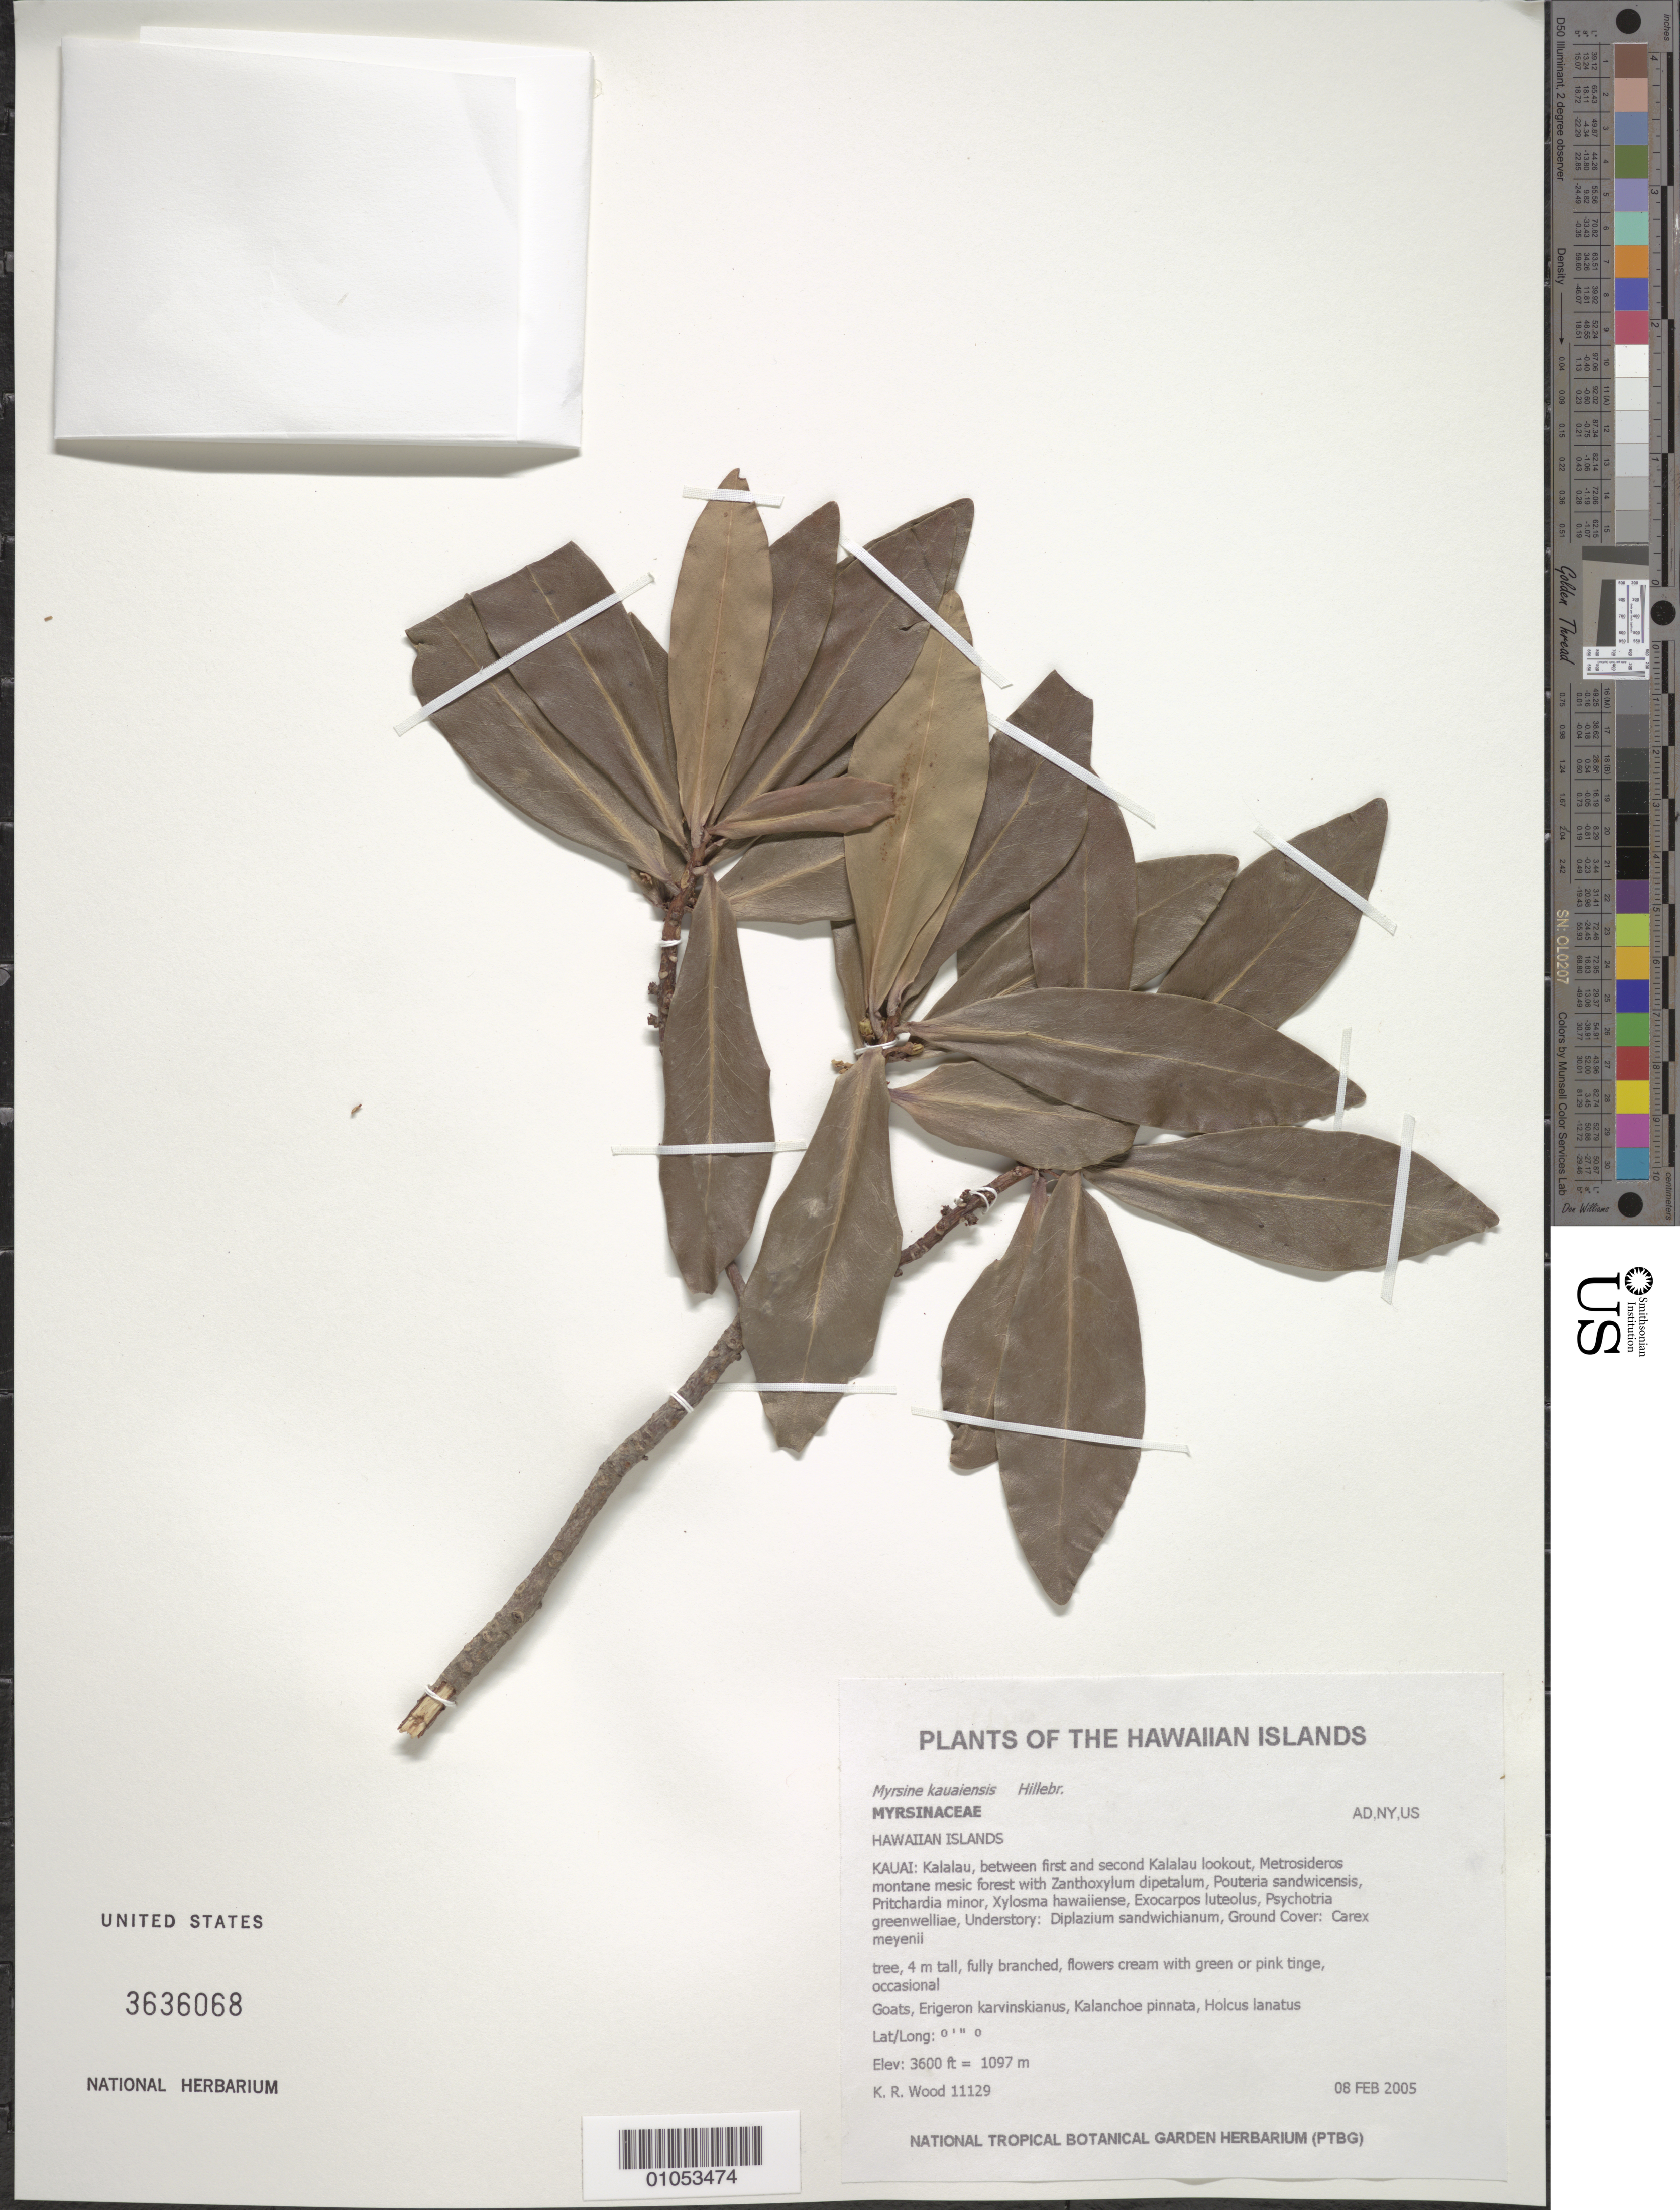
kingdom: Plantae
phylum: Tracheophyta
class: Magnoliopsida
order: Ericales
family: Primulaceae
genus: Myrsine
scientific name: Myrsine kauaiensis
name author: Hillebr.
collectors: K. R. Wood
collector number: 11129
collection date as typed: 8 Feb 2005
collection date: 2005-02-08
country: United States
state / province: Hawaii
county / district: Kaui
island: Kaua'i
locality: Kalalau, between first and second Kalalau lookout.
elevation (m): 1097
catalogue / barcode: US 3636068